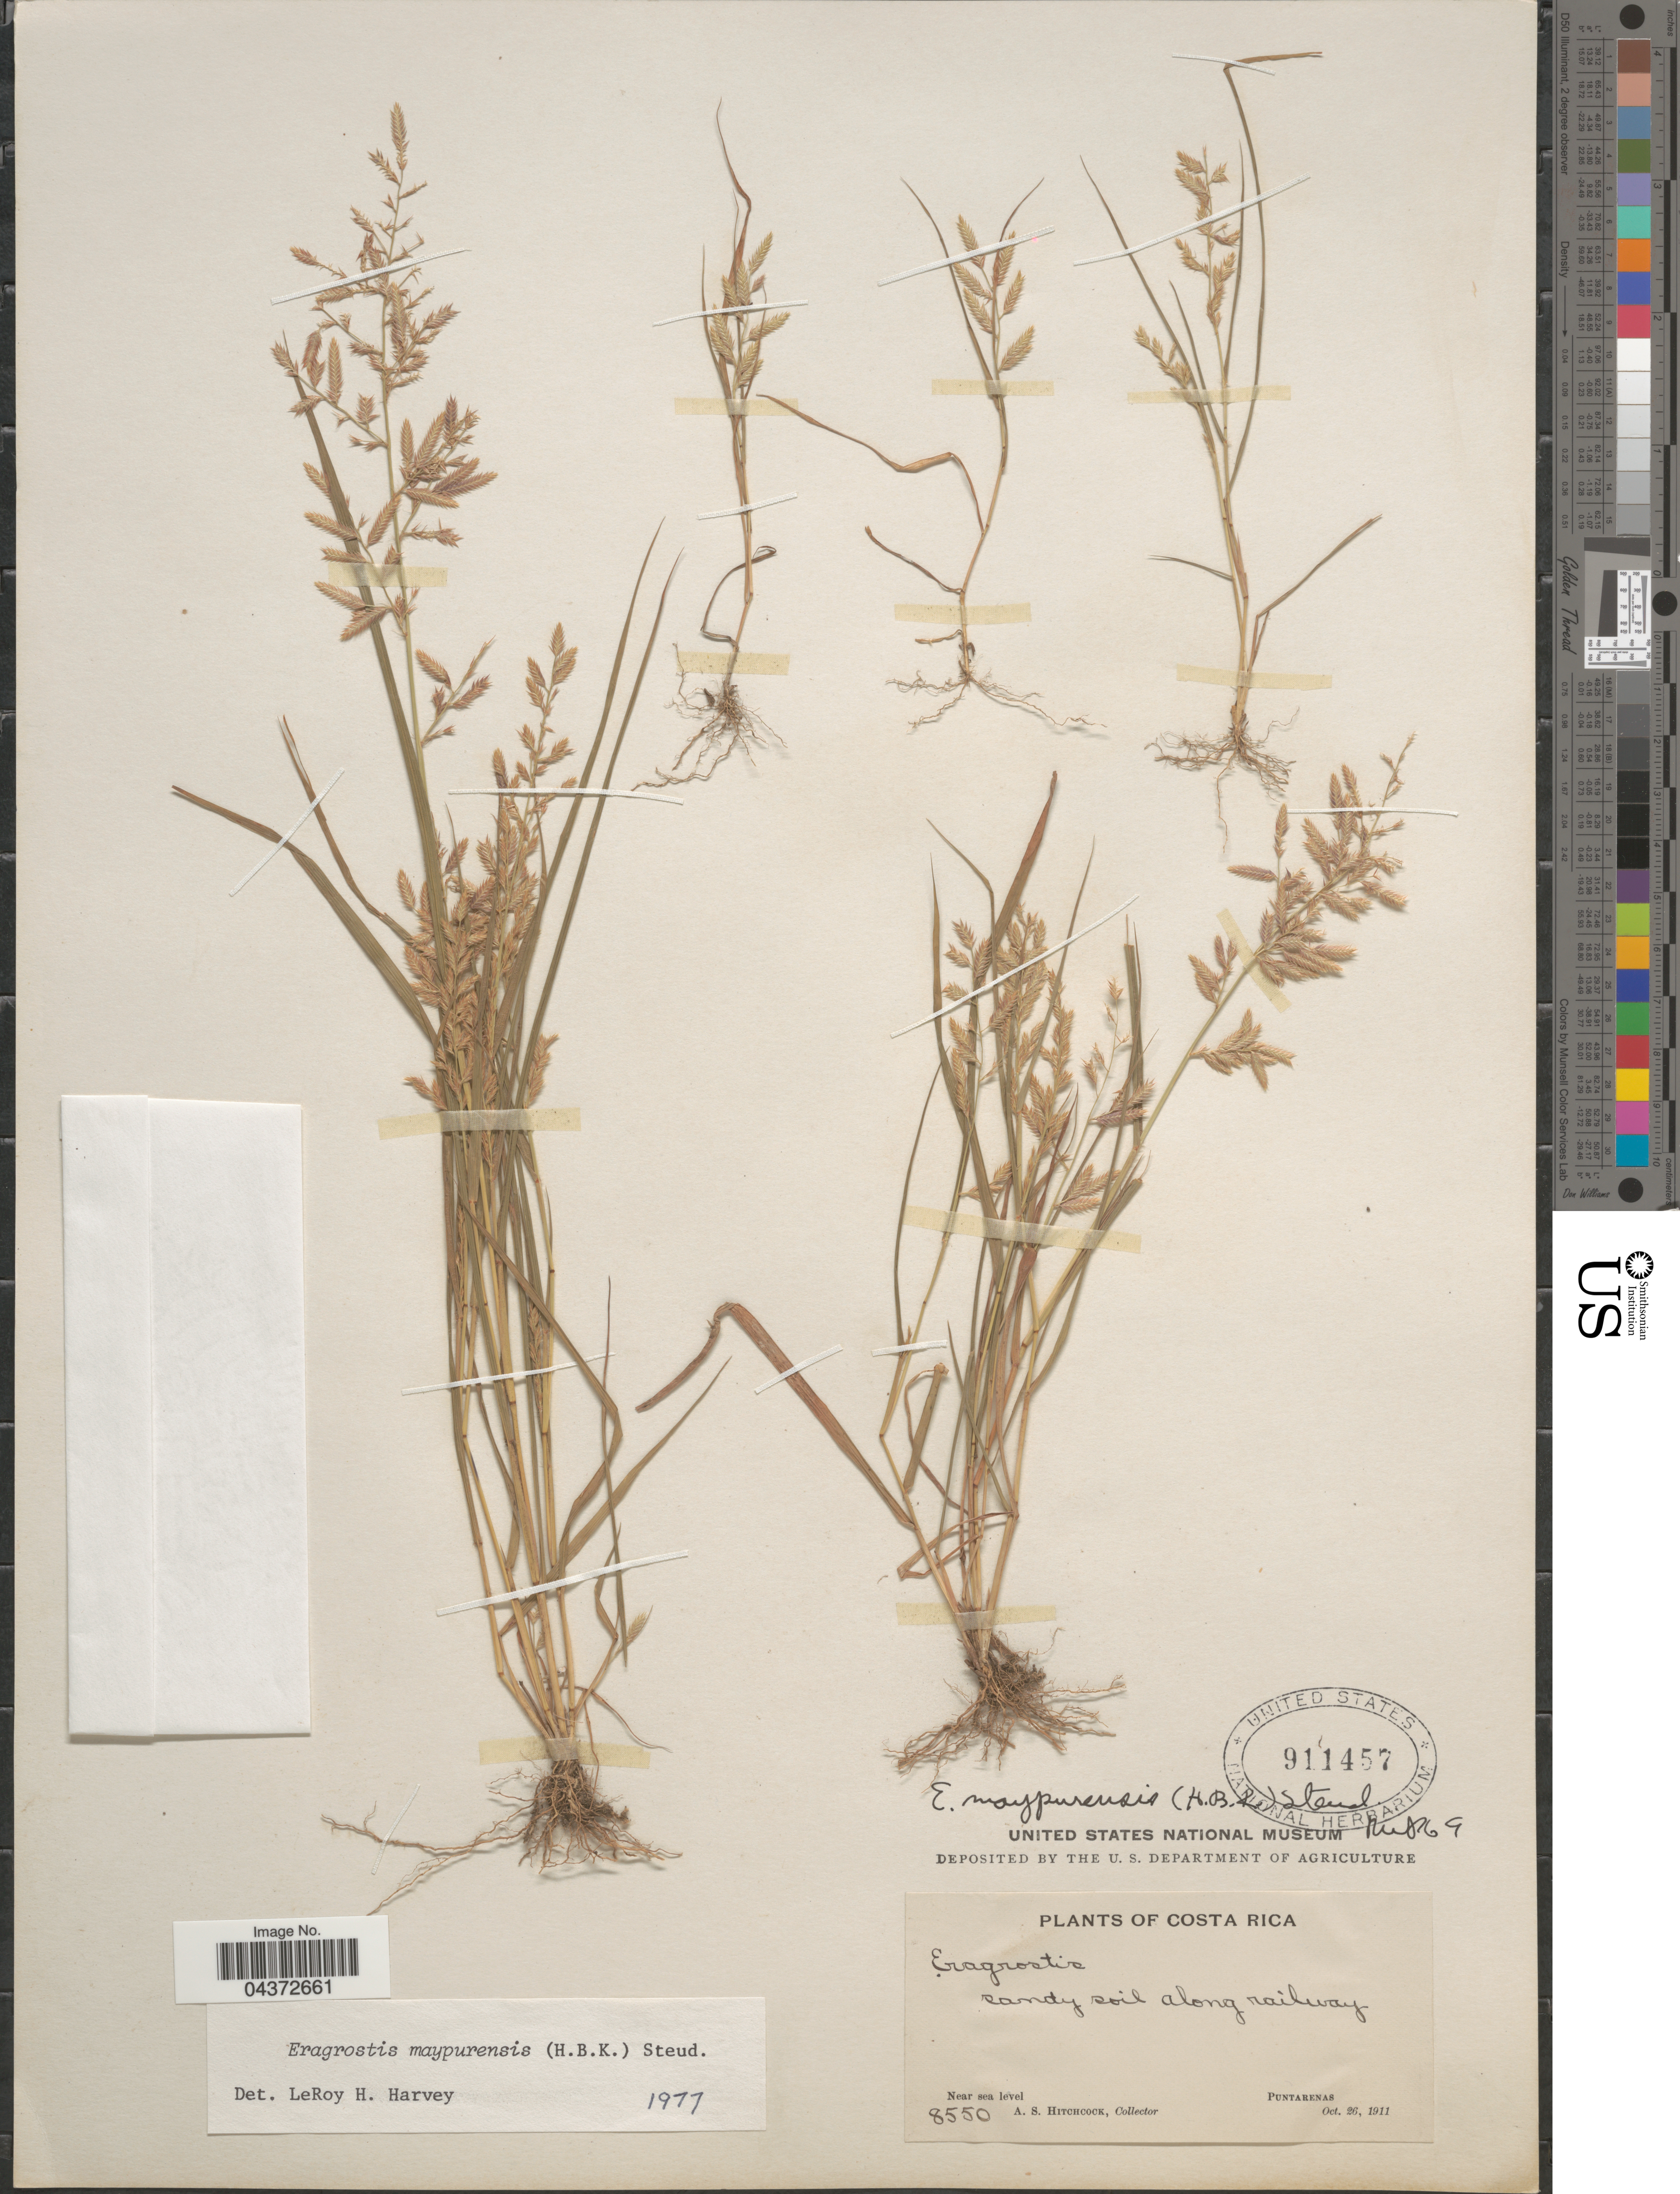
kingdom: Plantae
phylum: Tracheophyta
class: Liliopsida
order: Poales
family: Poaceae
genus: Eragrostis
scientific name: Eragrostis maypurensis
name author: (Kunth) Steud.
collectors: A. S. Hitchcock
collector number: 8550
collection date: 1911-10-26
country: Costa Rica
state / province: Puntarenas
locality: Sandy soil along railway.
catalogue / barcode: US 911457